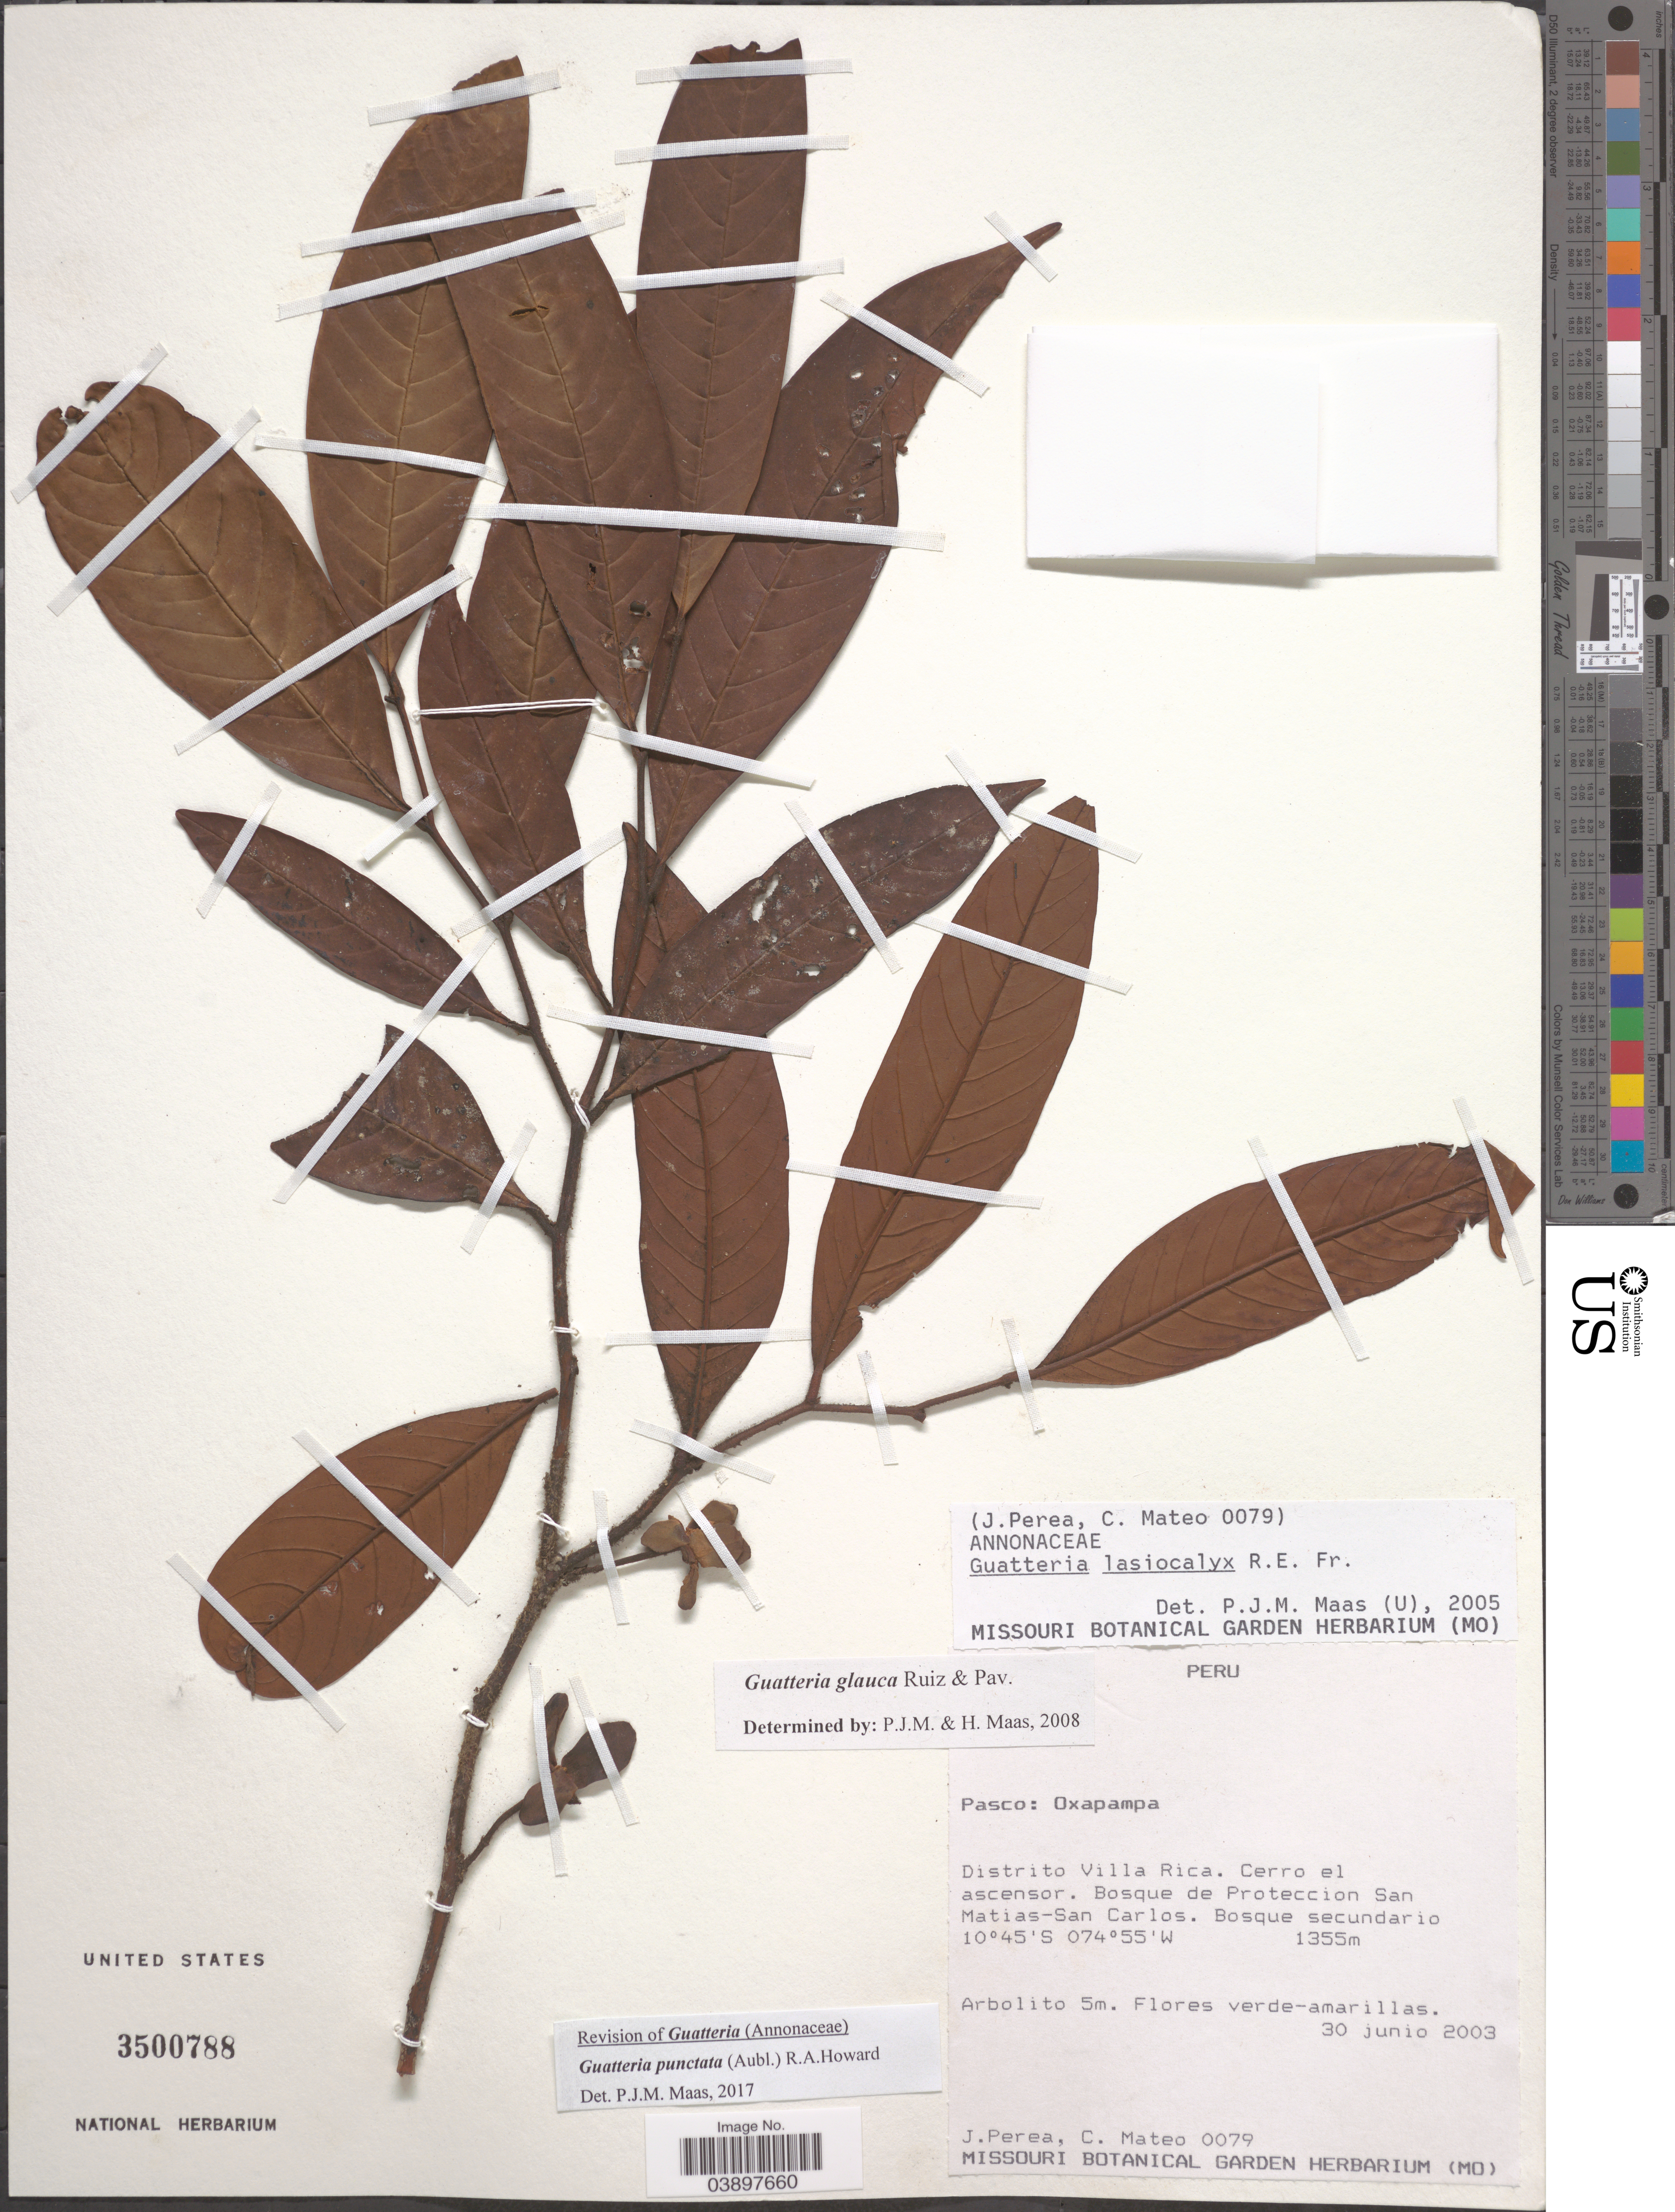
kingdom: Plantae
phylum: Tracheophyta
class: Magnoliopsida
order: Magnoliales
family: Annonaceae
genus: Guatteria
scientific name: Guatteria punctata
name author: (Aubl.) R.A. Howard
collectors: J. Perea & C. Mateo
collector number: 0079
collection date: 2003-06-30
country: Peru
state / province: Pasco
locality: Oxapampa. Distrito Villa Rica. Cerro el ascensor. Bosque de Proteccion San Matias-San Carlos.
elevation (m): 1355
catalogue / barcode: US 3500788